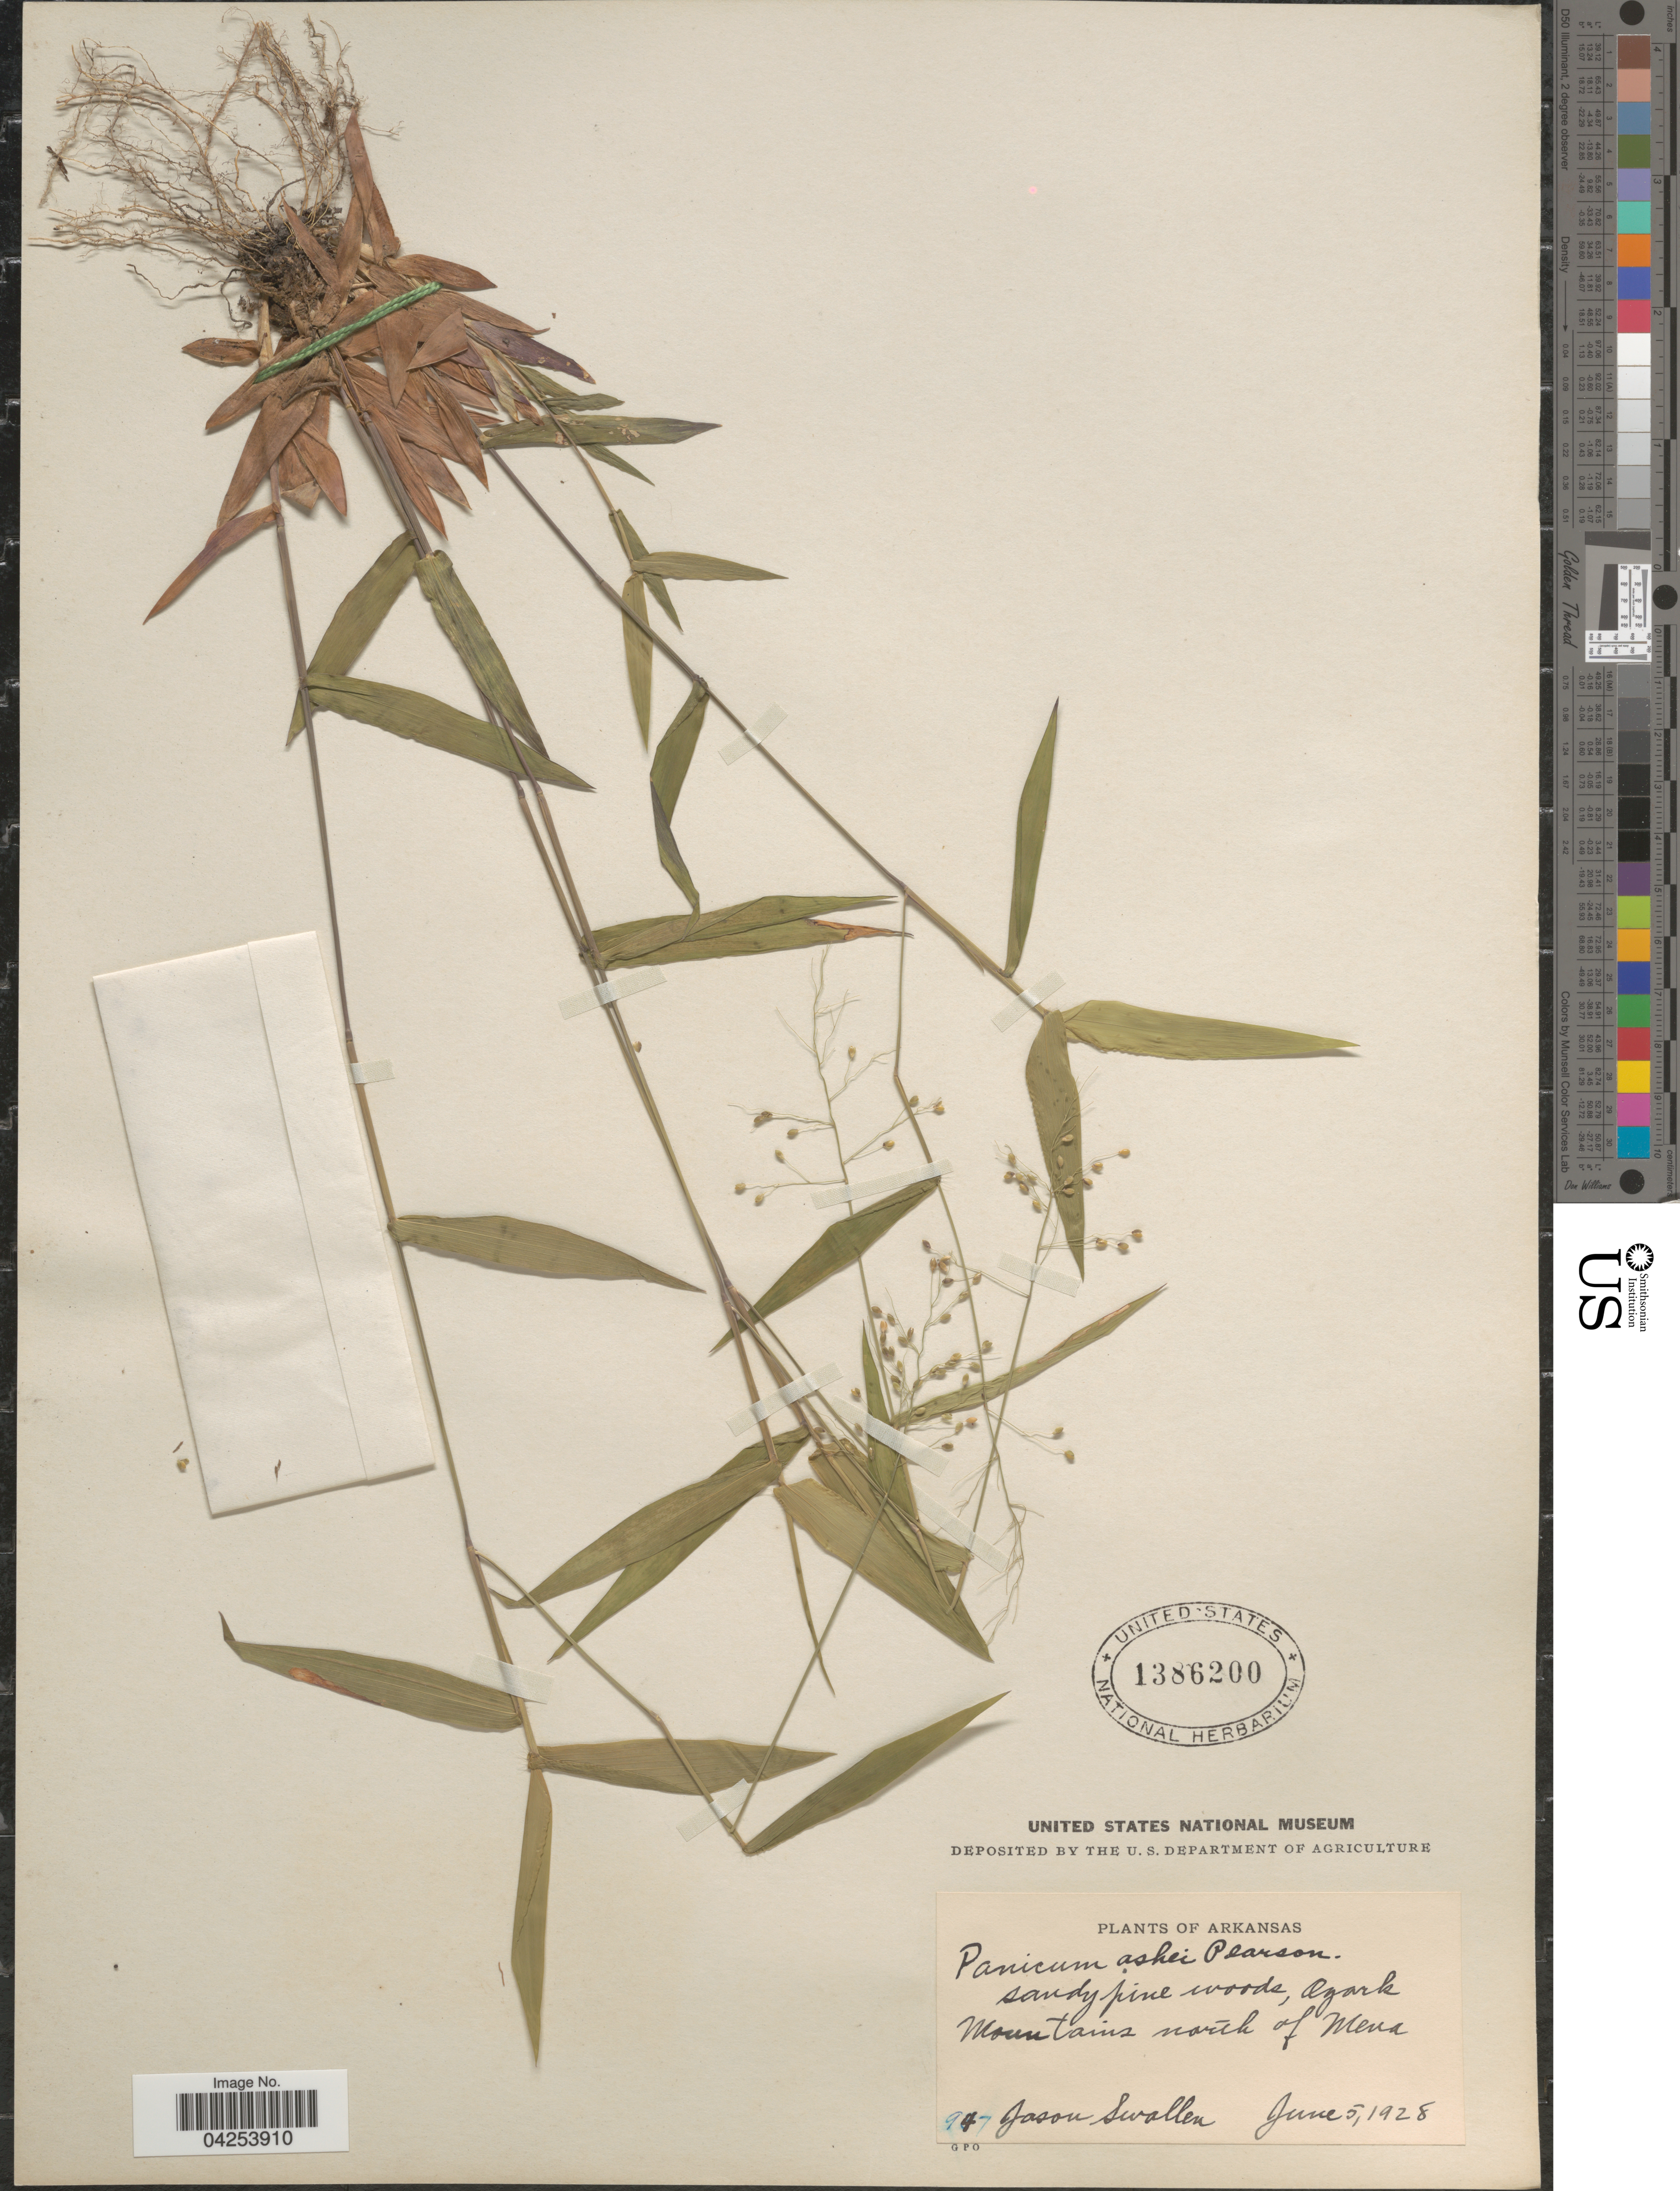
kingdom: Plantae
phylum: Tracheophyta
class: Liliopsida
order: Poales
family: Poaceae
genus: Dichanthelium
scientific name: Dichanthelium commutatum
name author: (Schult.) Gould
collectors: J. R. Swallen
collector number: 947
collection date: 1928-06-05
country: United States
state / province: Arkansas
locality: Sandy pine woods, Ozark Mountains north of Mena.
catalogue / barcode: US 1386200